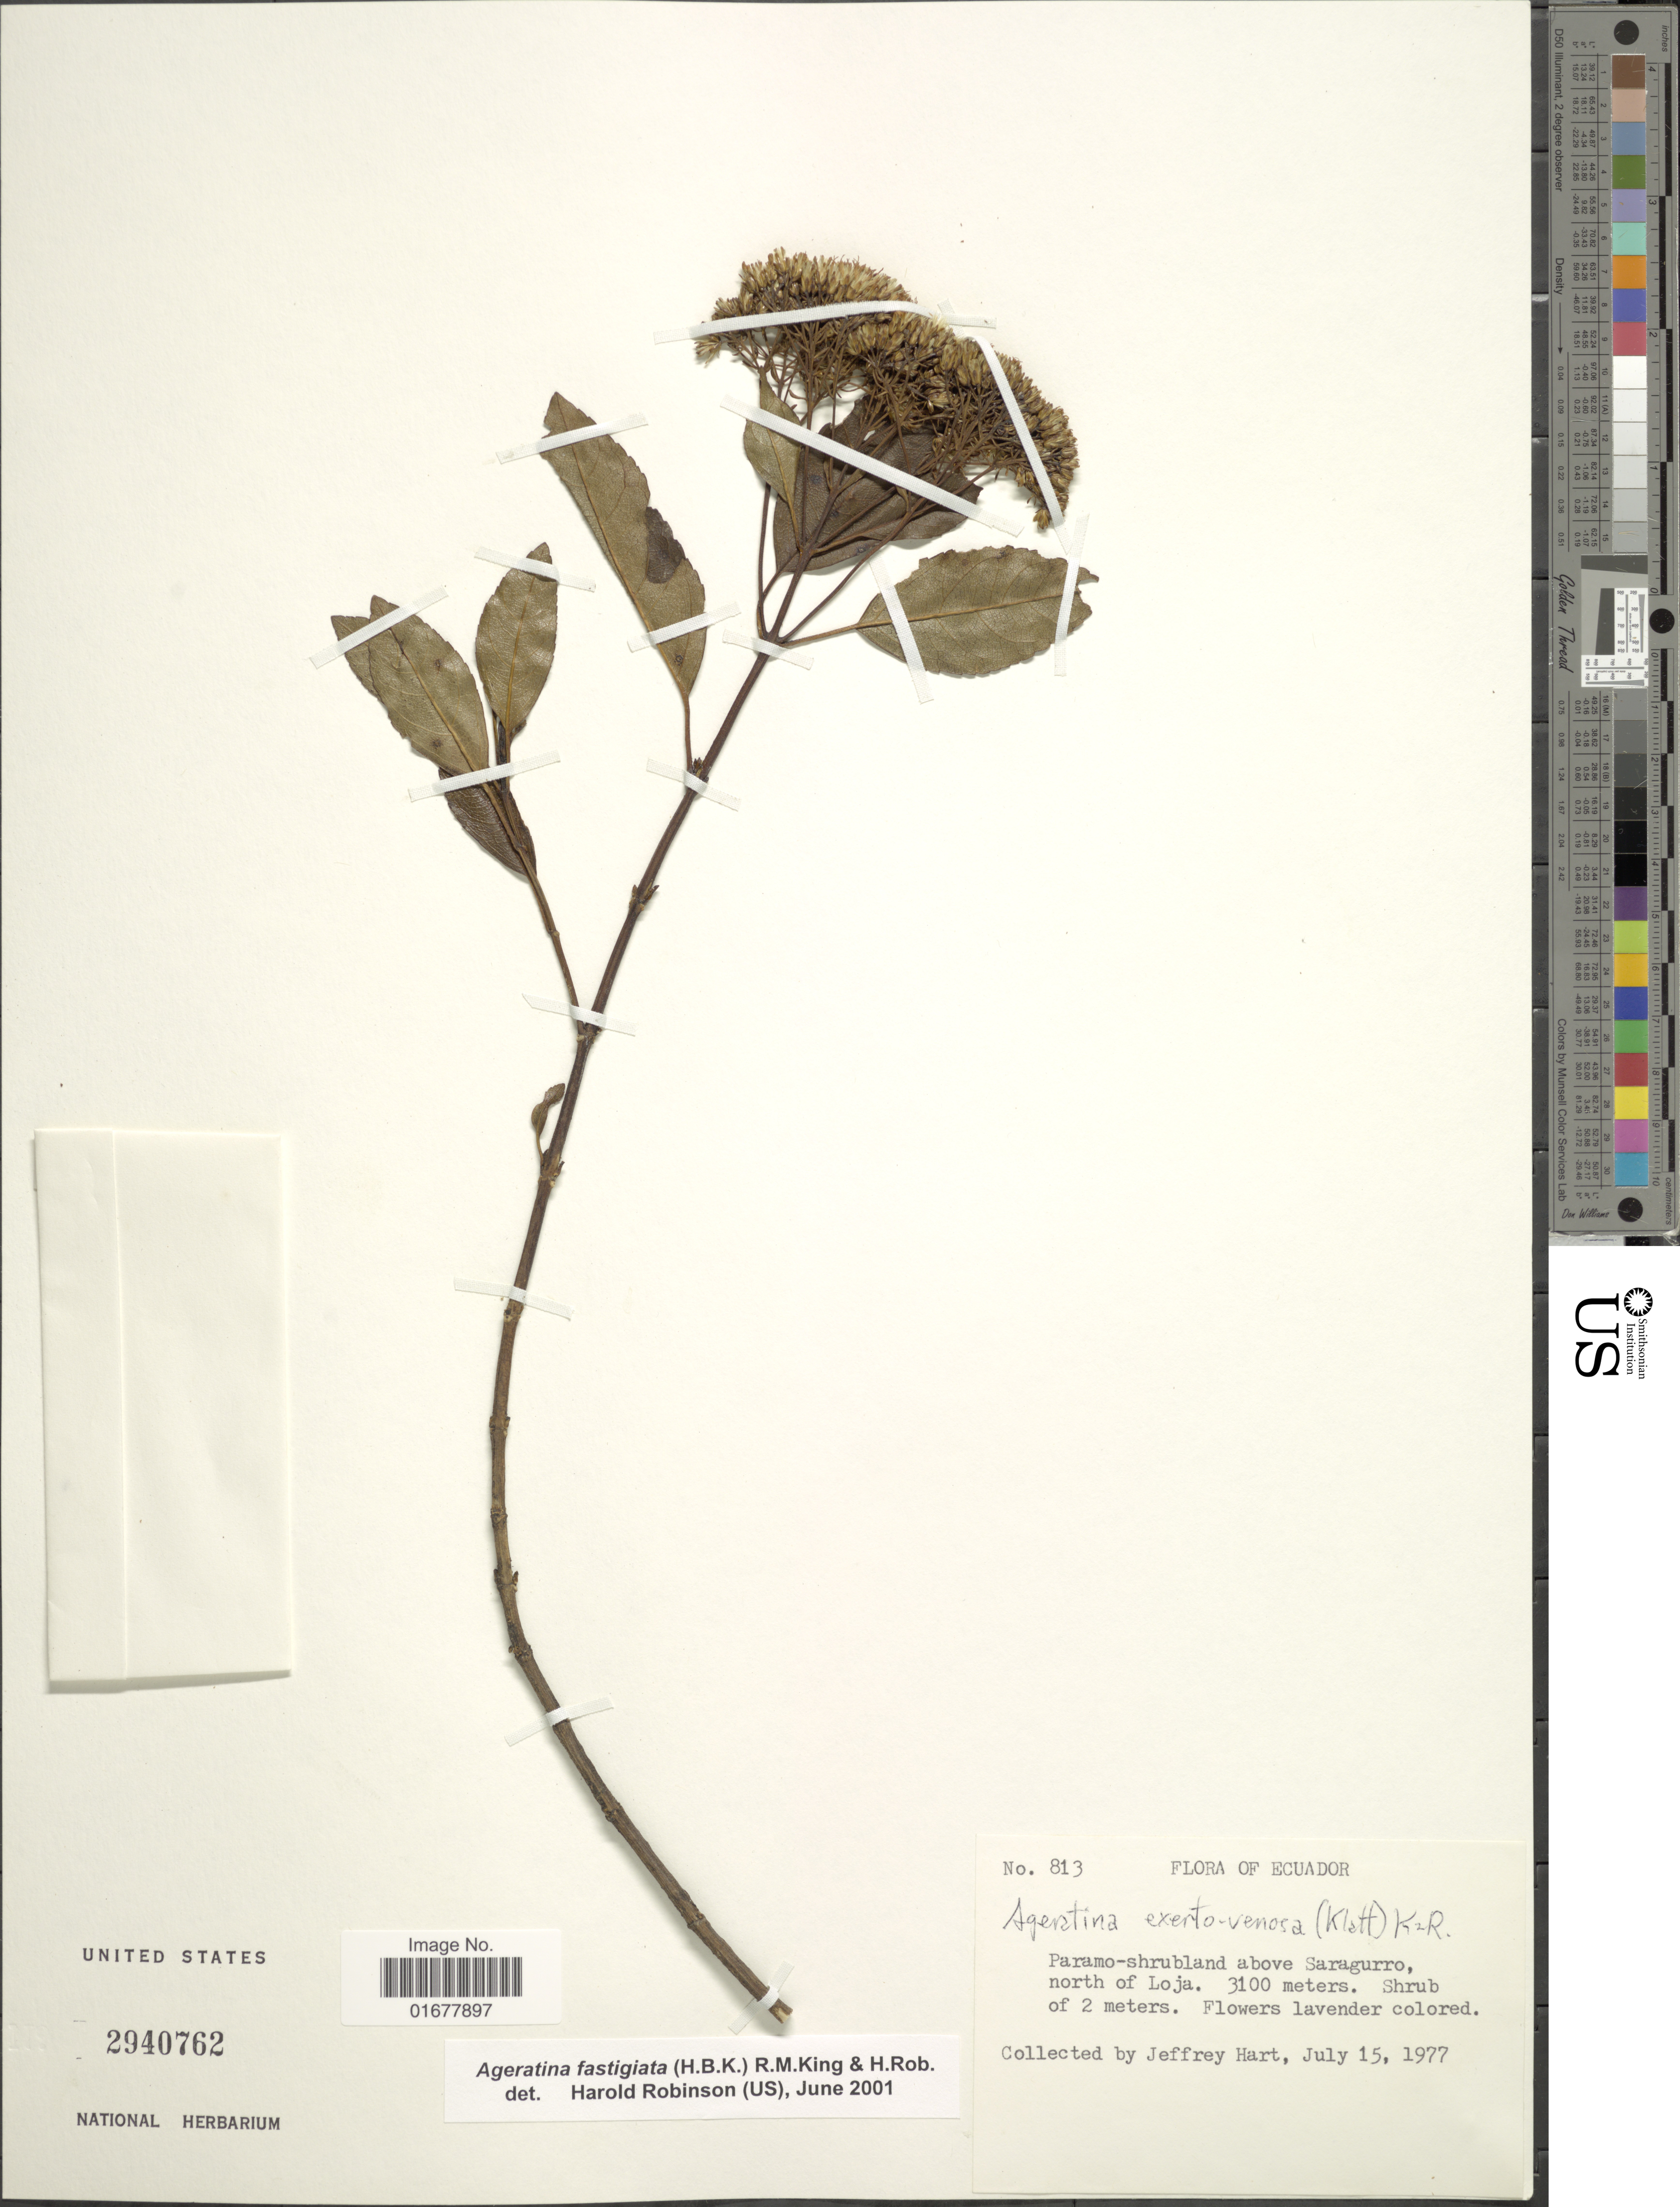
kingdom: Plantae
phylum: Tracheophyta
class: Magnoliopsida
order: Asterales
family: Asteraceae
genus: Ageratina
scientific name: Ageratina exserto-venosa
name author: (Klatt) R.M. King & H. Rob.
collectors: J. A. Hart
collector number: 813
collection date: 1977-07-15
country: Ecuador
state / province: Loja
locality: Paramo-shrubland above Saragurro, north of Loja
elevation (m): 3100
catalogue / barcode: US 2940762